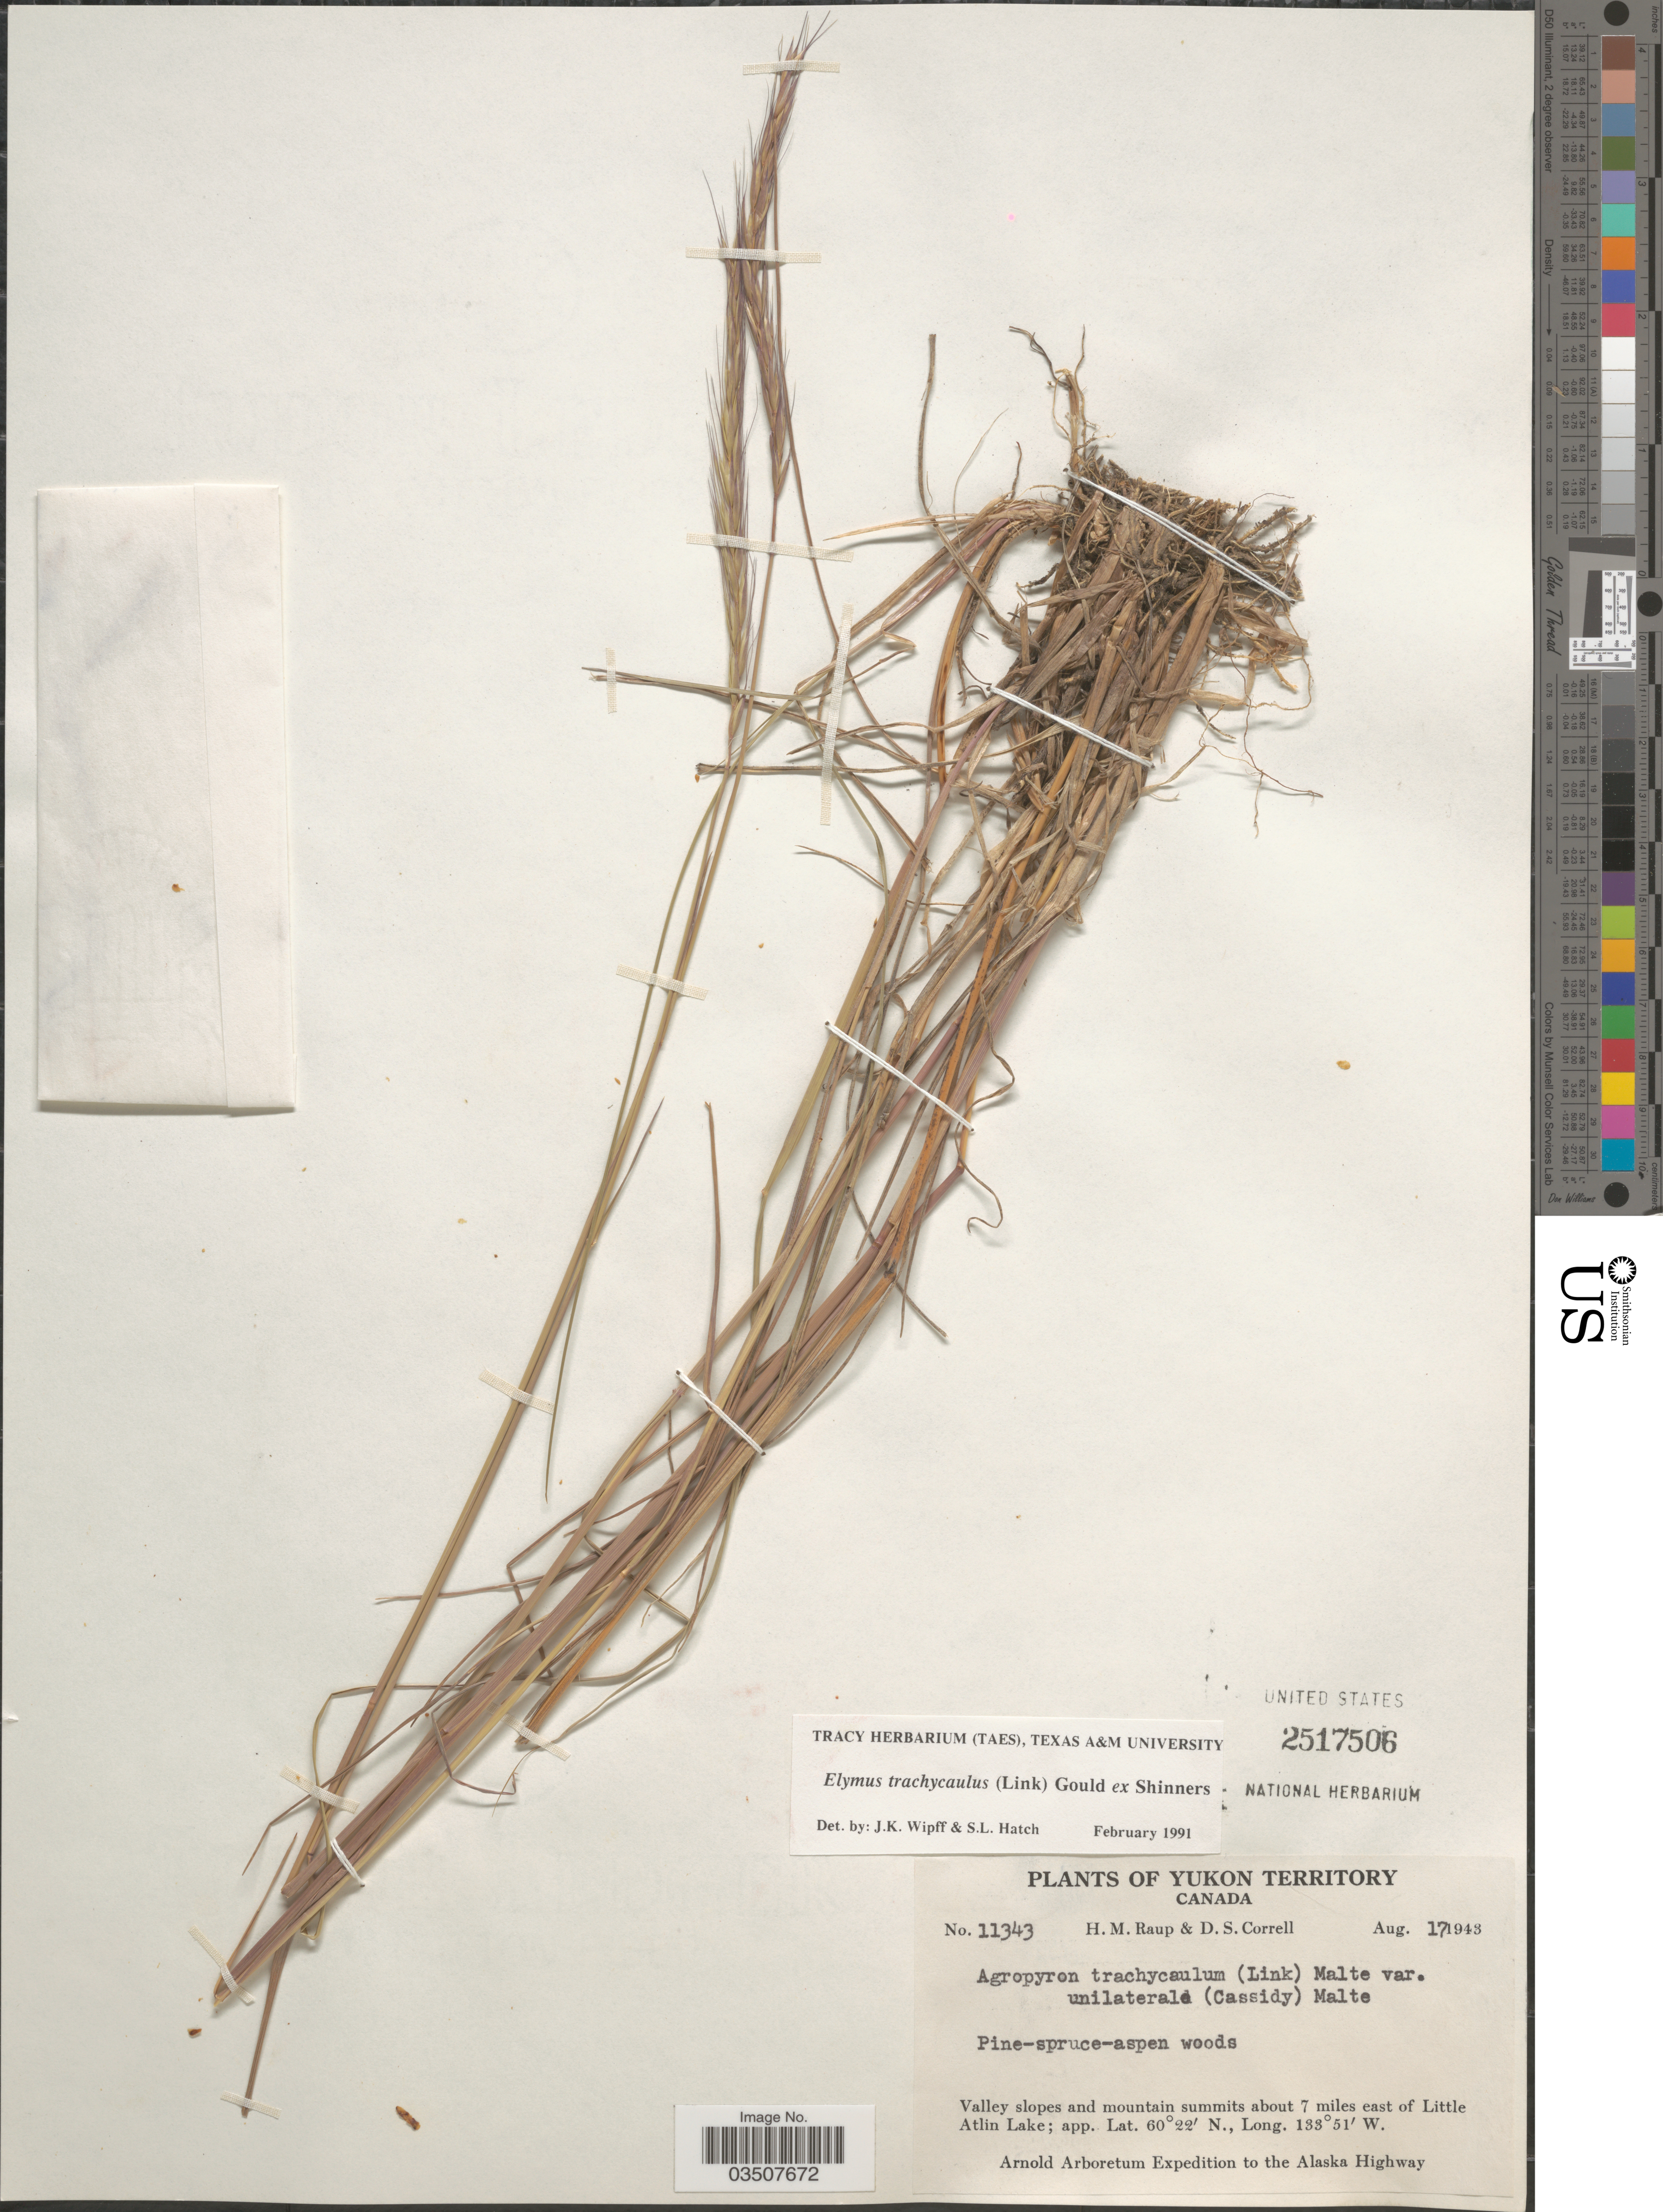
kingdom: Plantae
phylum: Tracheophyta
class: Liliopsida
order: Poales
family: Poaceae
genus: Elymus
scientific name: Elymus trachycaulus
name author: (Link) Gould ex Shinners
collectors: H. Raup & D. S. Correll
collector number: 11343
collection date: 1943-08-17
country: Canada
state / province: Yukon Territory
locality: Pine-spruce-aspen woods. Valley slopes and mountain summits about 7 miles east of Little Atlin Lake. Arnold Arboretum Expedition to the Alaska Highway.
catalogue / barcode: US 2517506